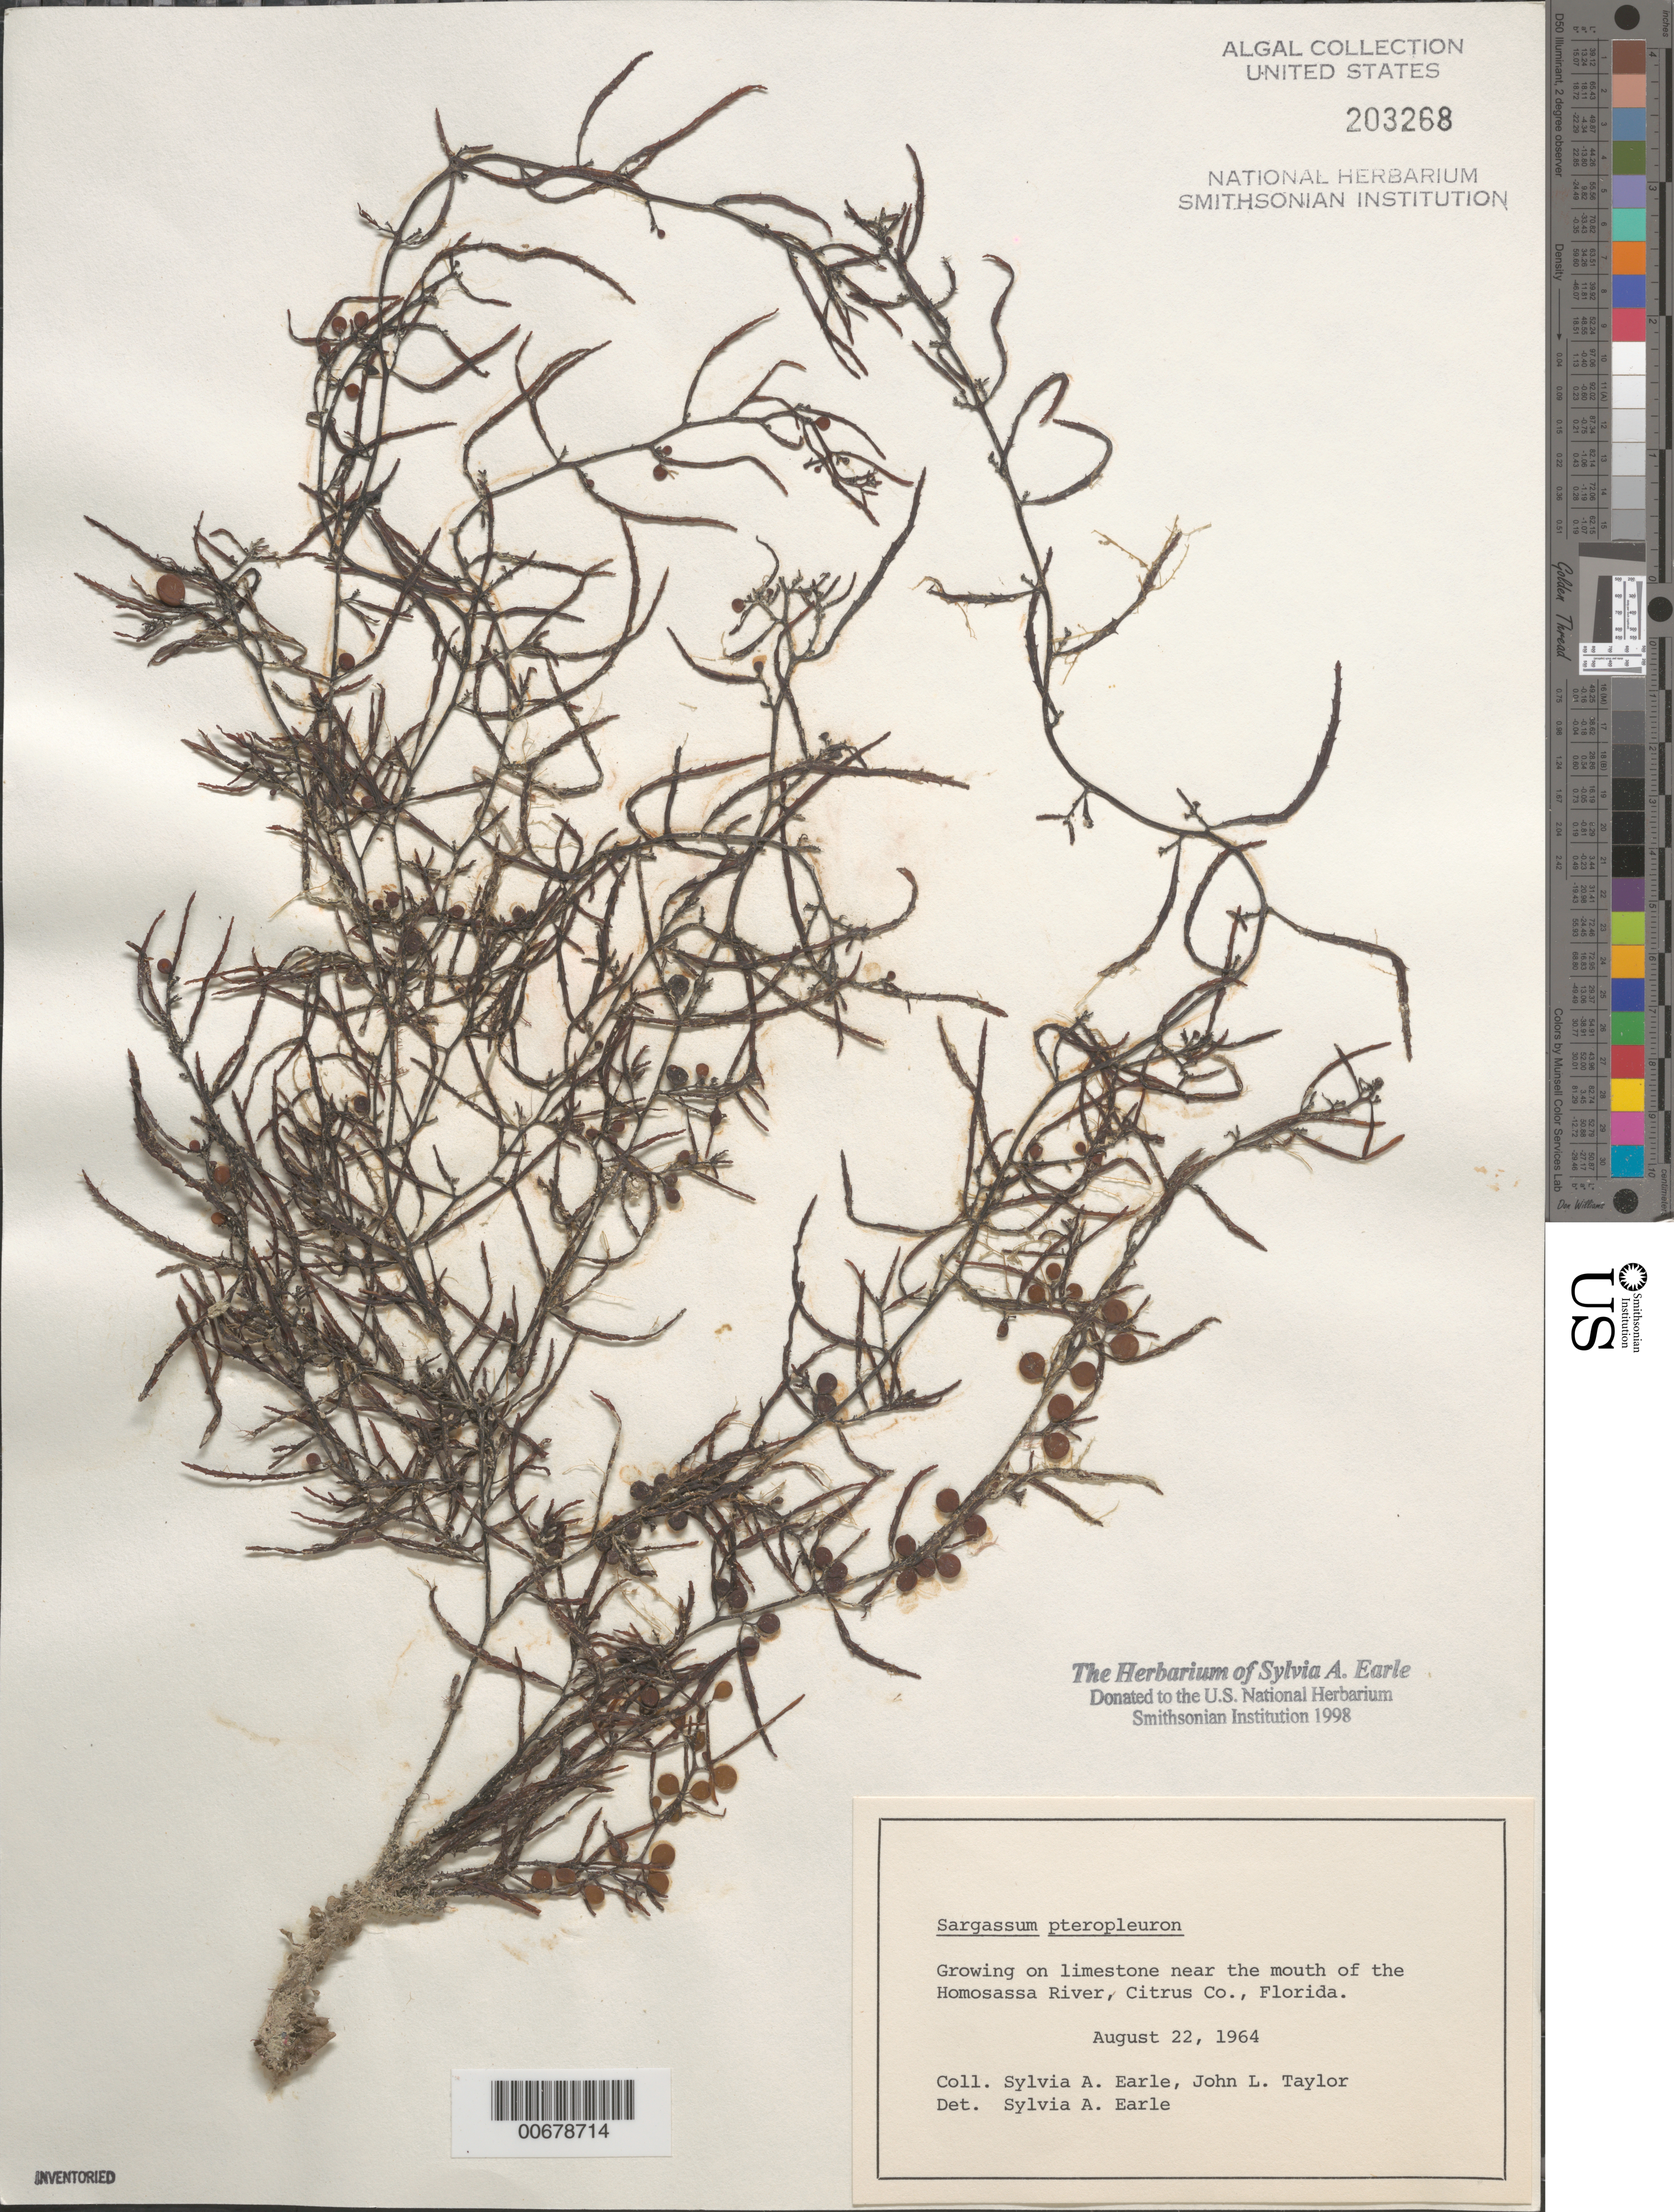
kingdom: Chromista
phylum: Ochrophyta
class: Phaeophyceae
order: Fucales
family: Sargassaceae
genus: Sargassum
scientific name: Sargassum pteropleuron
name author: Grunow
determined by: Earle, S. A.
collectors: S. A. Earle & J. L. Taylor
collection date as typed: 22 Aug 1964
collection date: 1964-08-22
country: United States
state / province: Florida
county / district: Citrus County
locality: Limestone near Homosassa River mouth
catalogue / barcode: US 203268